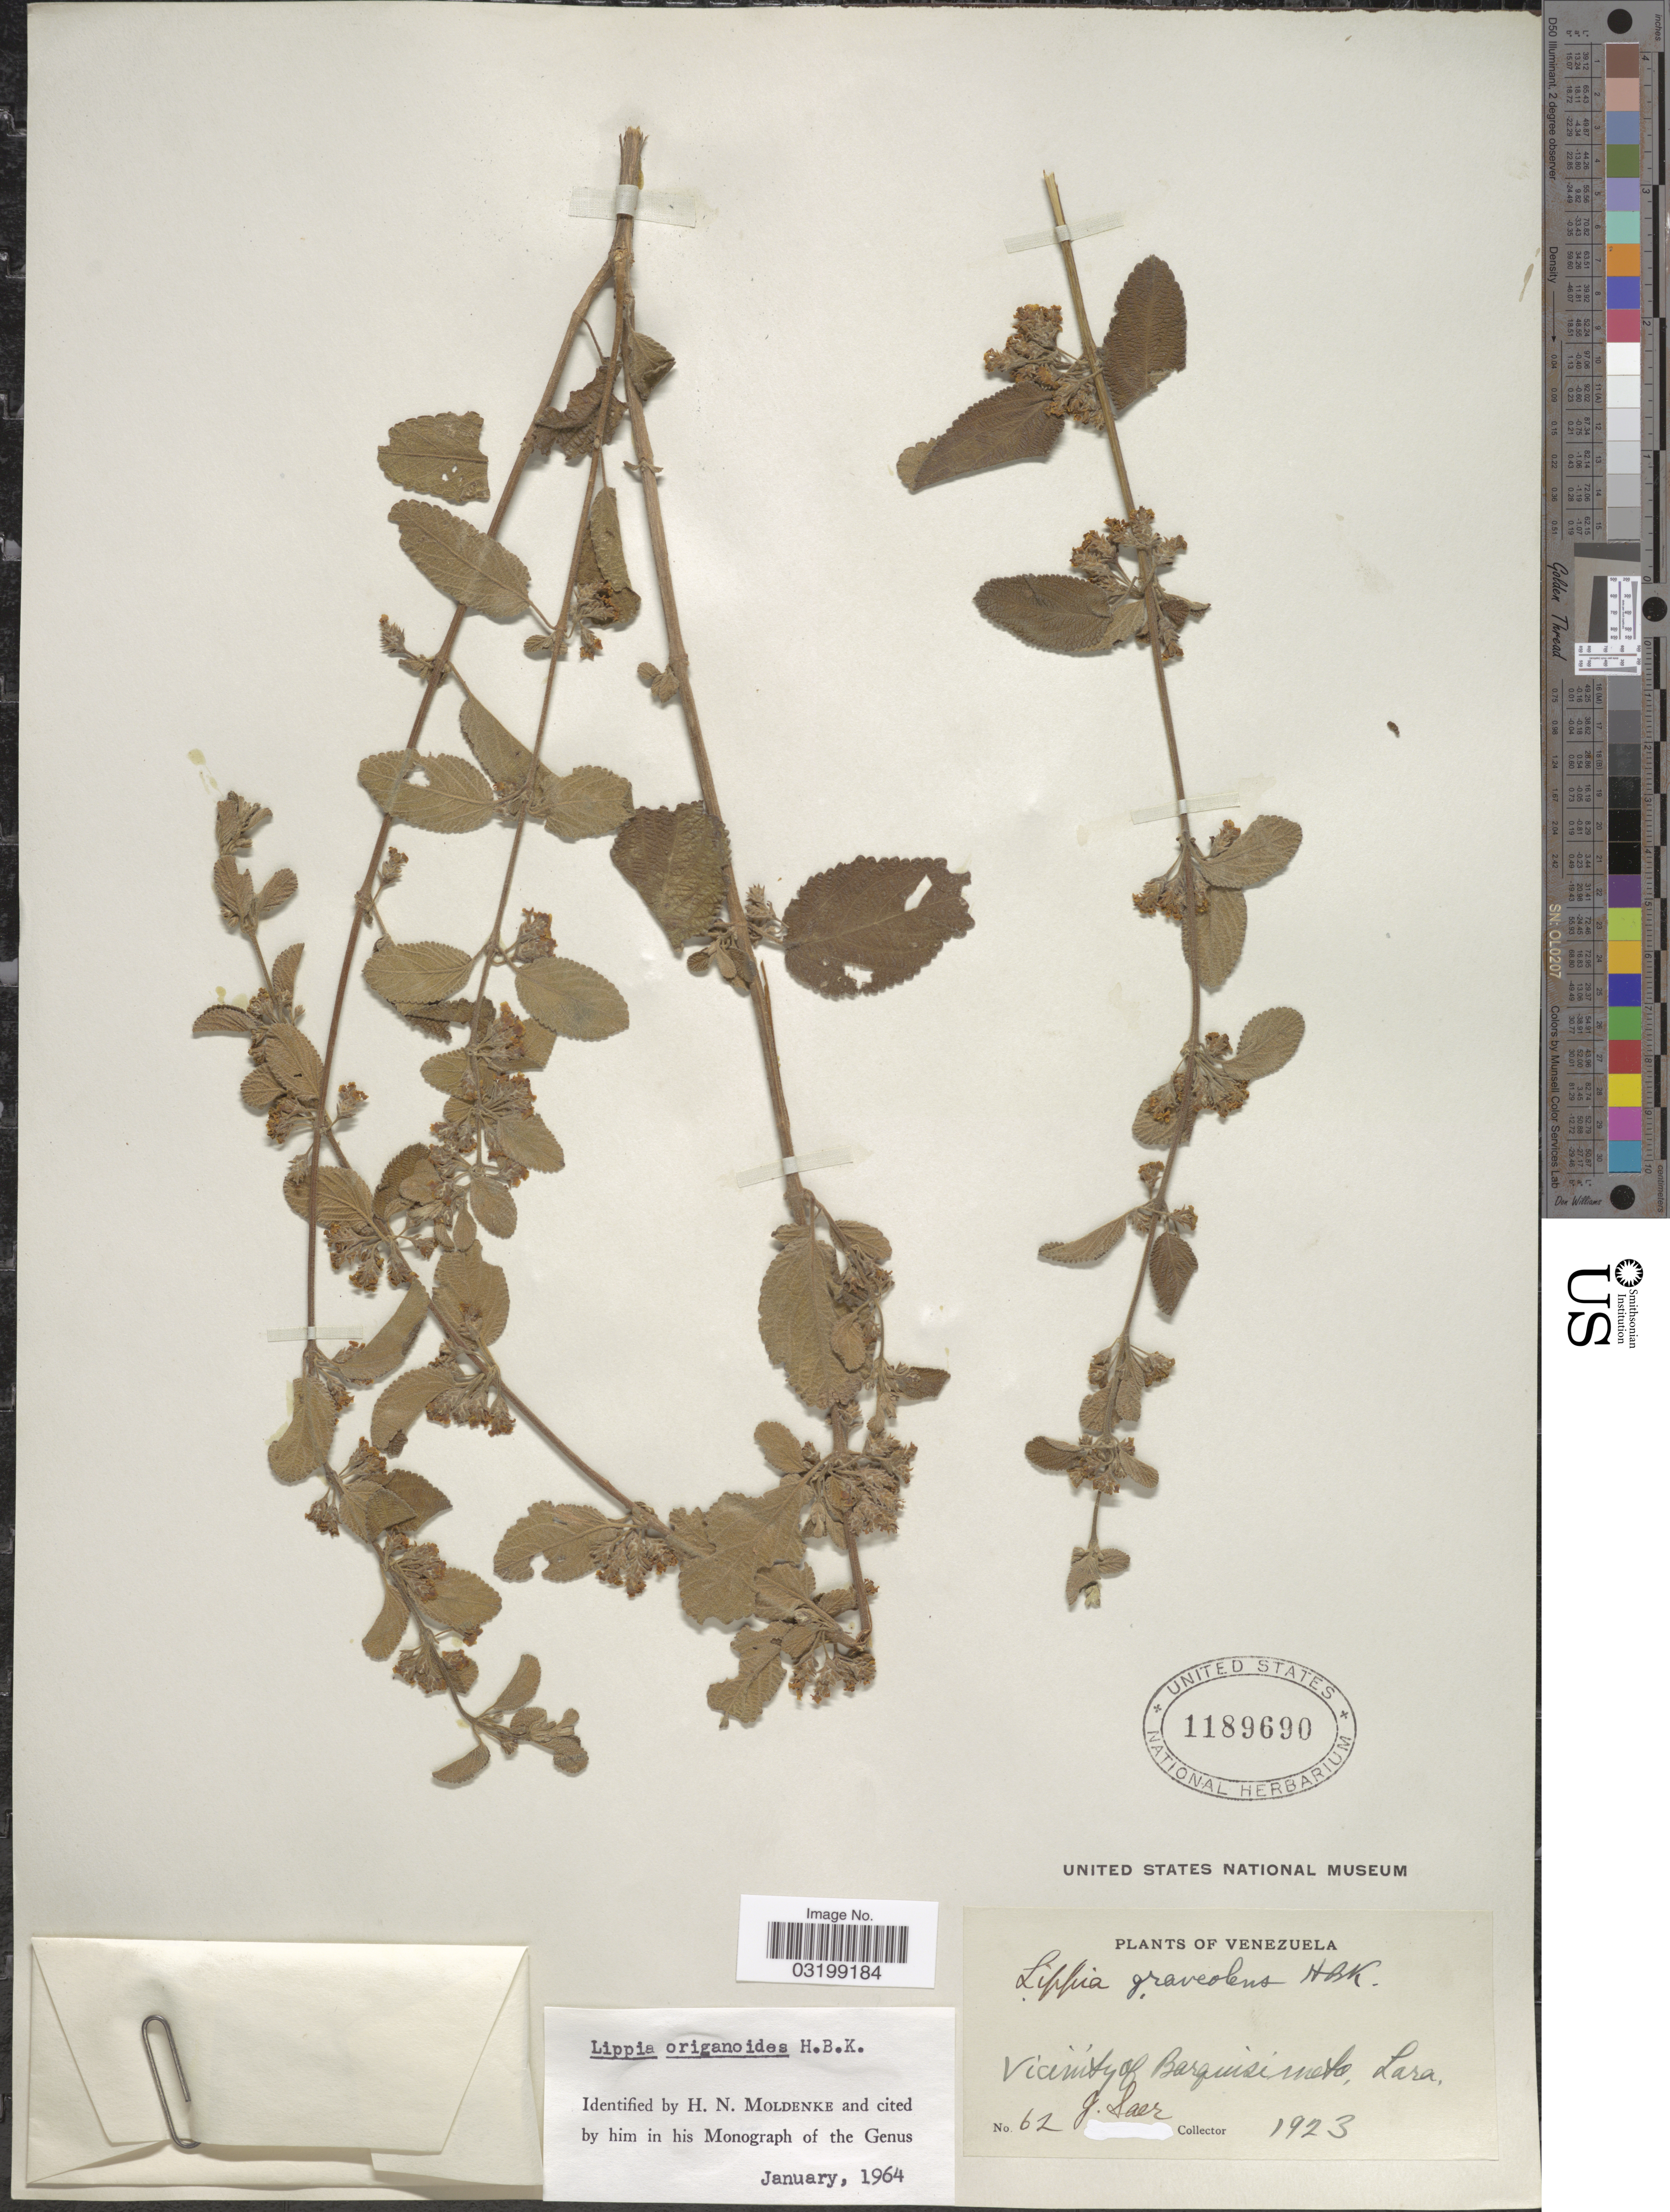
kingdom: Plantae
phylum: Tracheophyta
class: Magnoliopsida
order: Lamiales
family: Verbenaceae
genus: Lippia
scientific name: Lippia origanoides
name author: Kunth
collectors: J. Saer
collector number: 62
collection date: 1923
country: Venezuela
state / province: Lara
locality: Vicinity of Barquisimeto.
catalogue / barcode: US 1189690